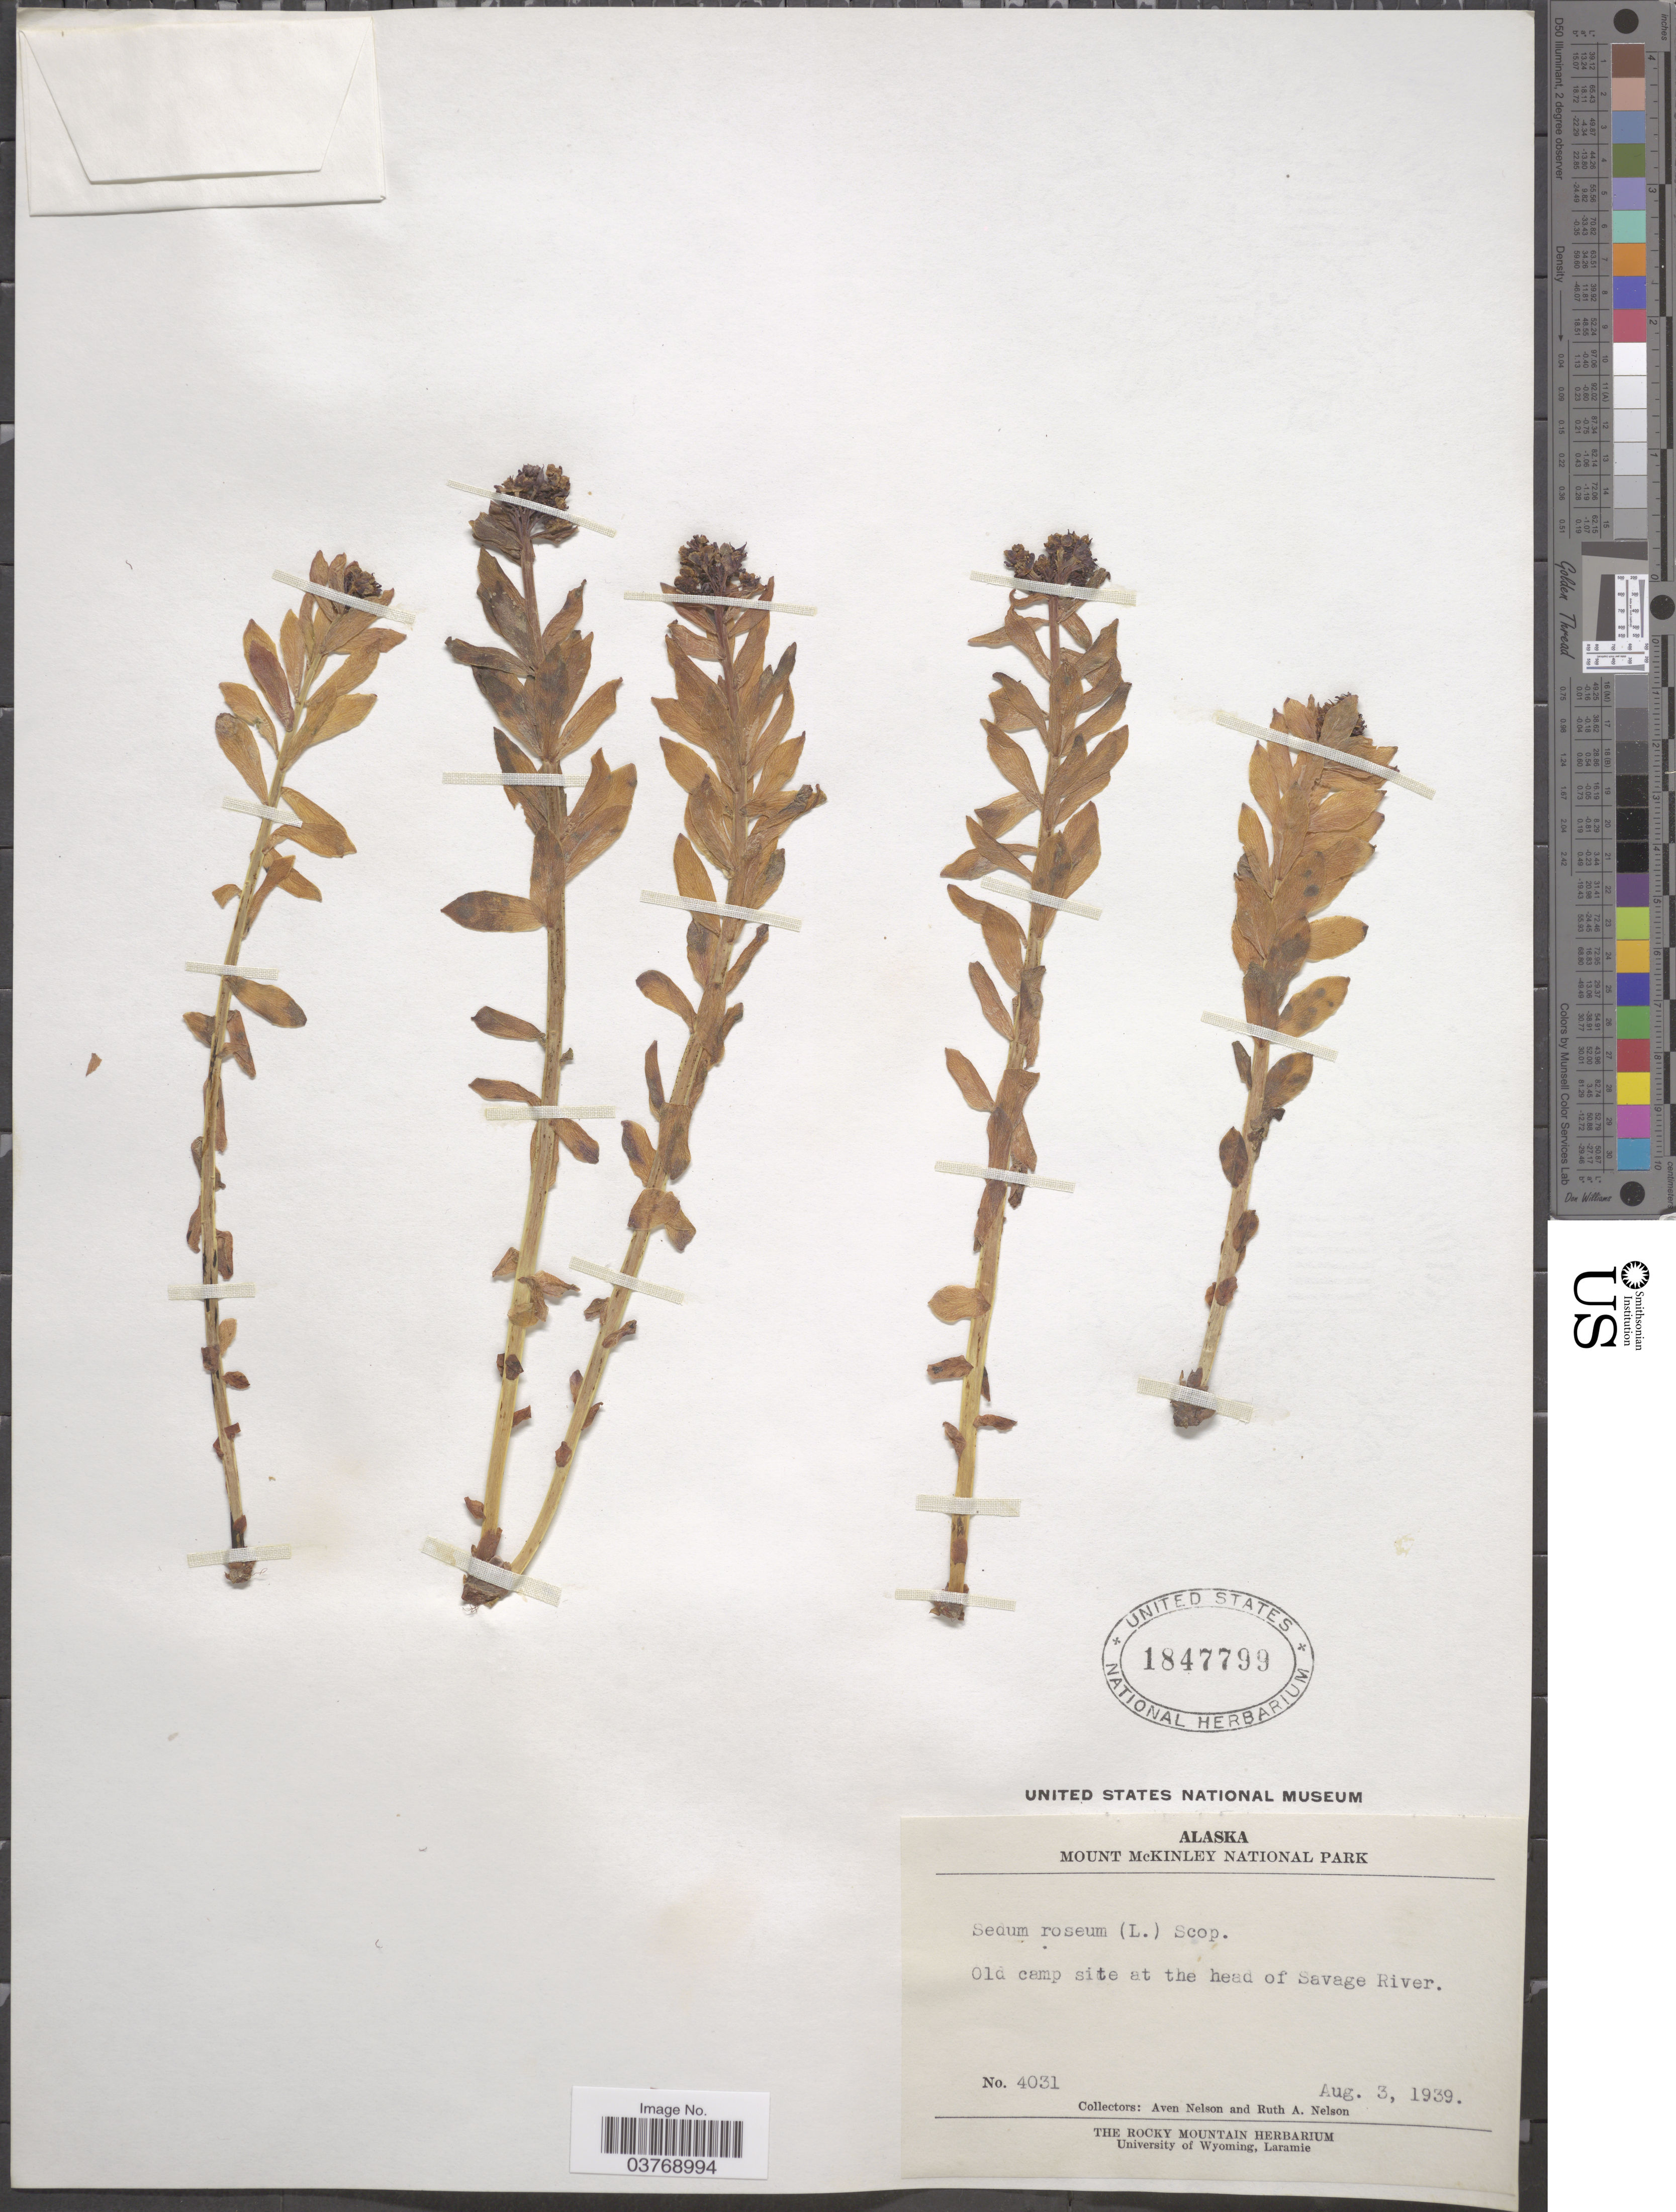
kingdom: Plantae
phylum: Tracheophyta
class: Magnoliopsida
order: Saxifragales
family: Crassulaceae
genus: Rhodiola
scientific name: Rhodiola rosea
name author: L.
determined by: Strong, Mark T., (BOT), Smithsonian Institution - National Museum of Natural History (UNITED STATES)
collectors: A. Nelson & R. A. Nelson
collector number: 4031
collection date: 1939-08-03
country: United States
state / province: Alaska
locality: Mount McKinley National Park. Old camp site at the head of Savage River.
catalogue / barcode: US 1847799